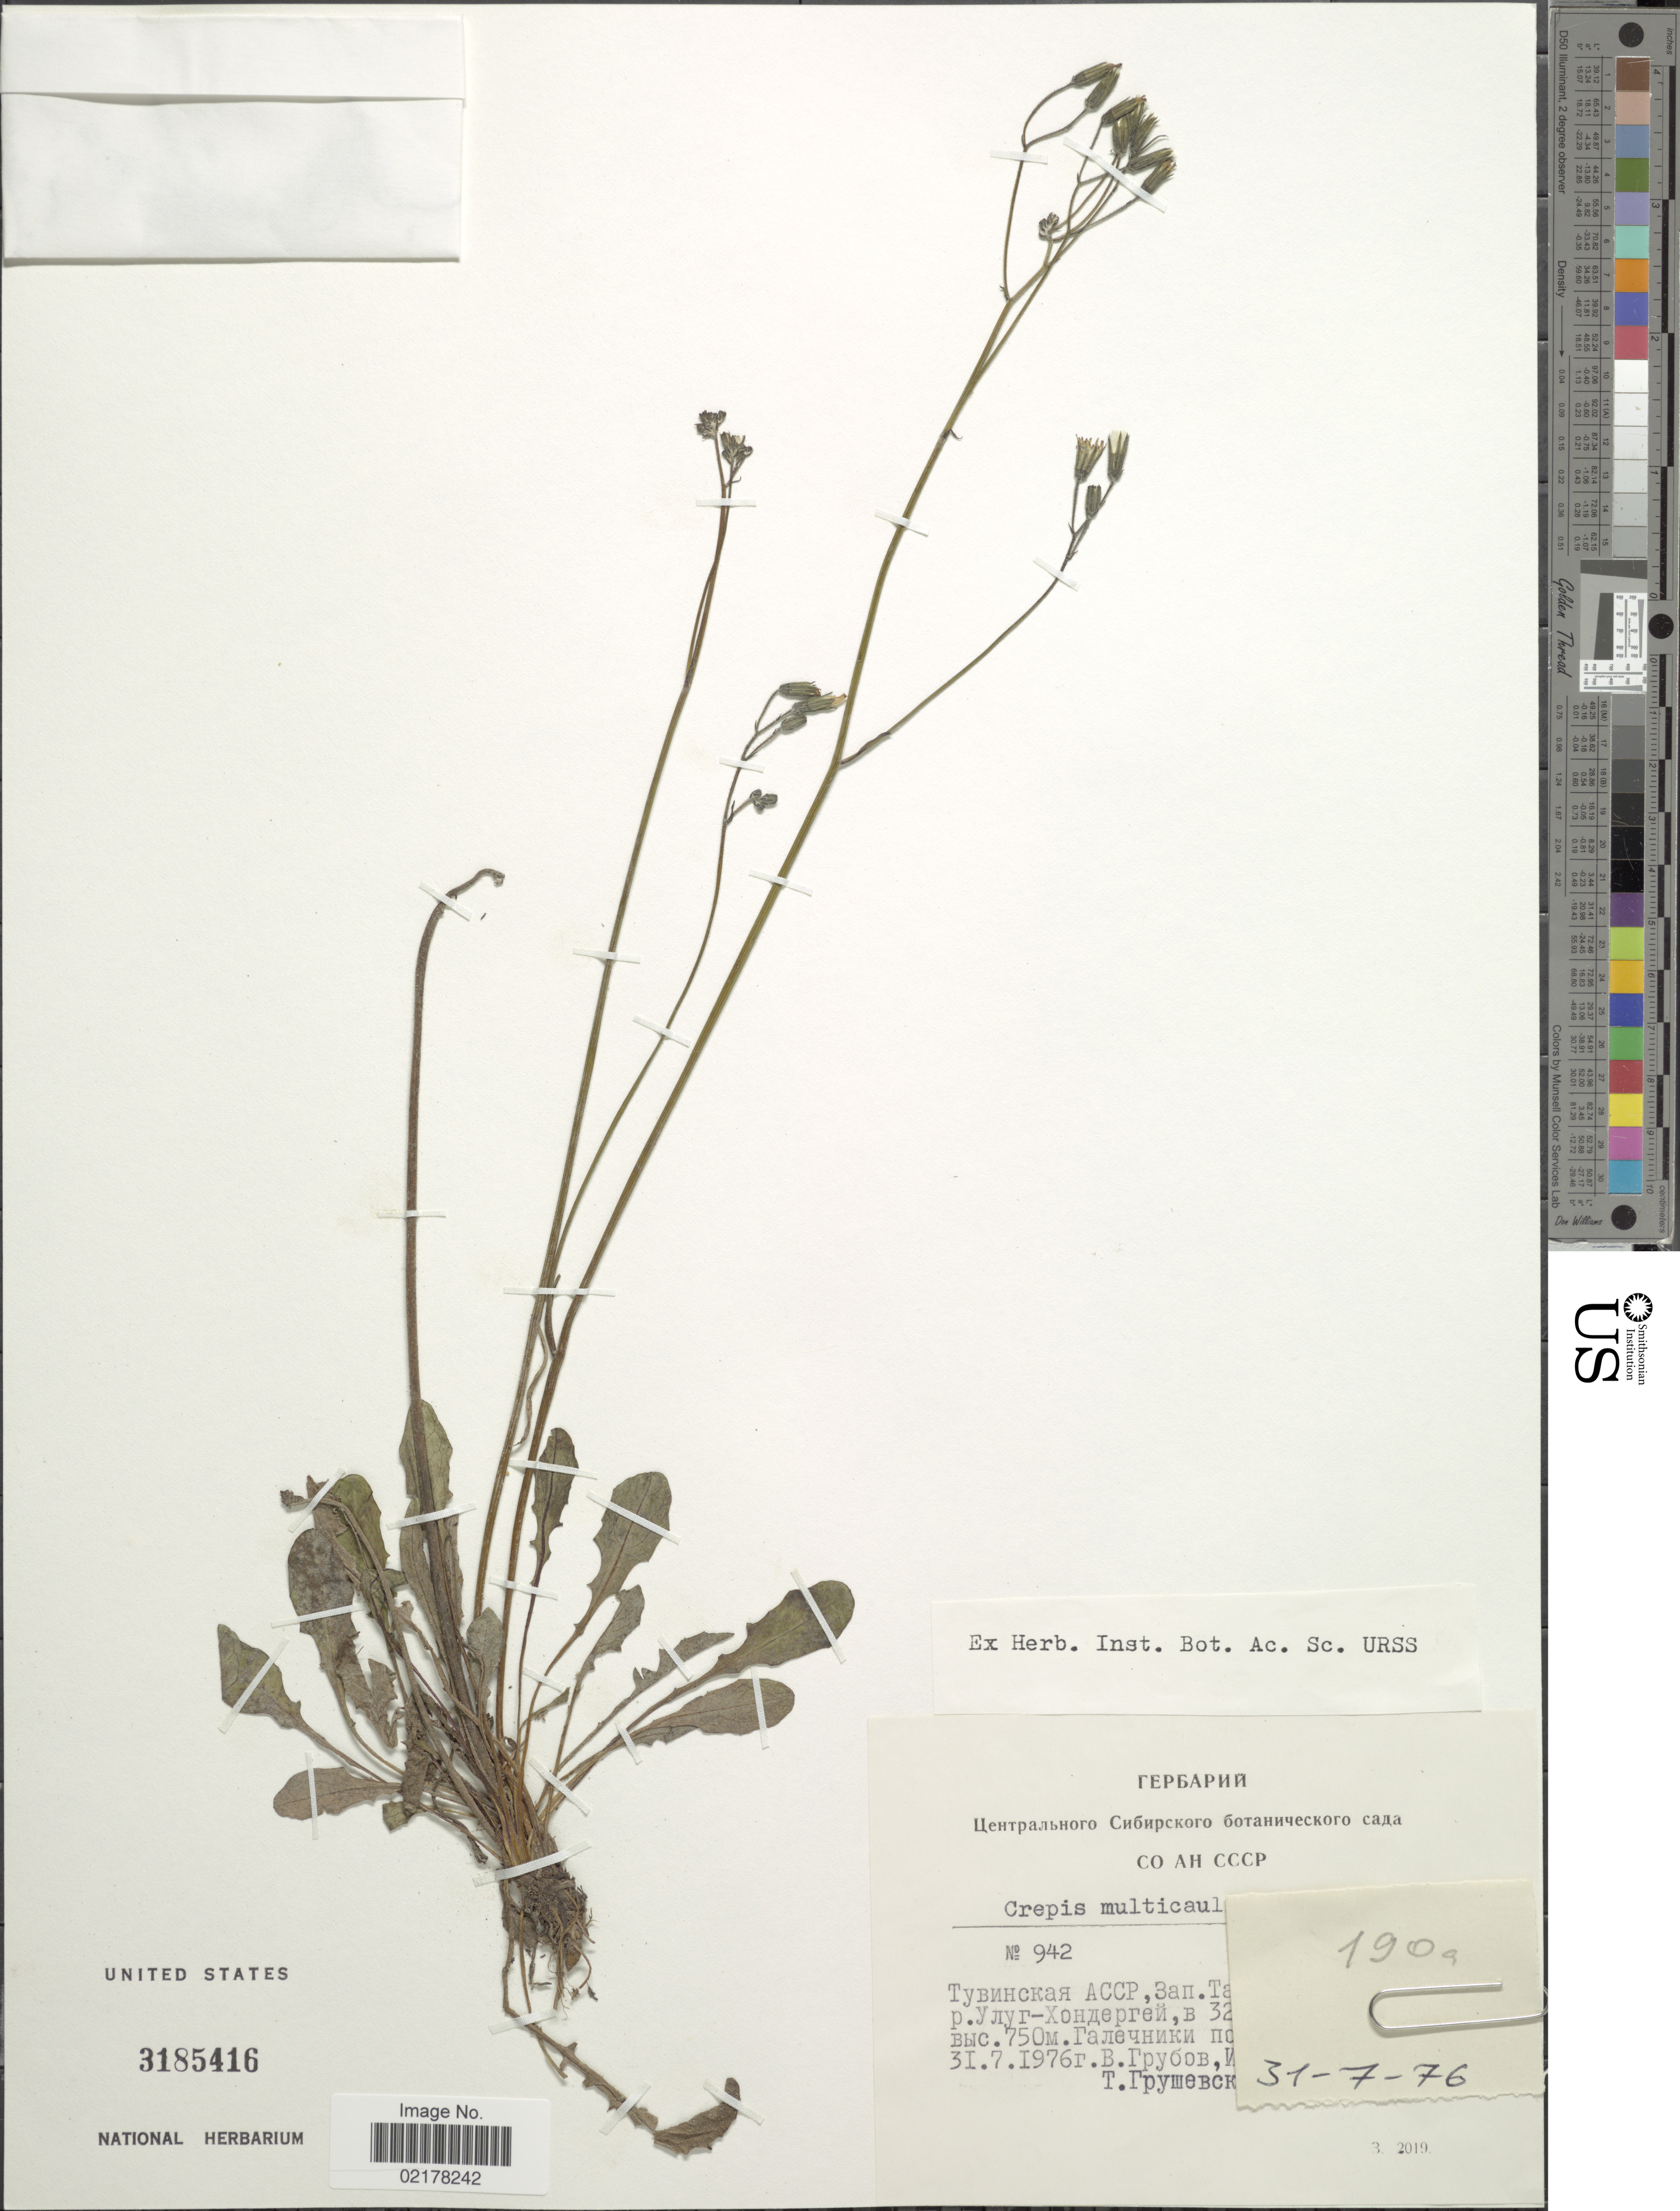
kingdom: Plantae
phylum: Tracheophyta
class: Magnoliopsida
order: Asterales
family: Asteraceae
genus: Crepis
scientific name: Crepis multicaulis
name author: Ledeb.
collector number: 942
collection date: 1976-07-31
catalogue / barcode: US 3185416